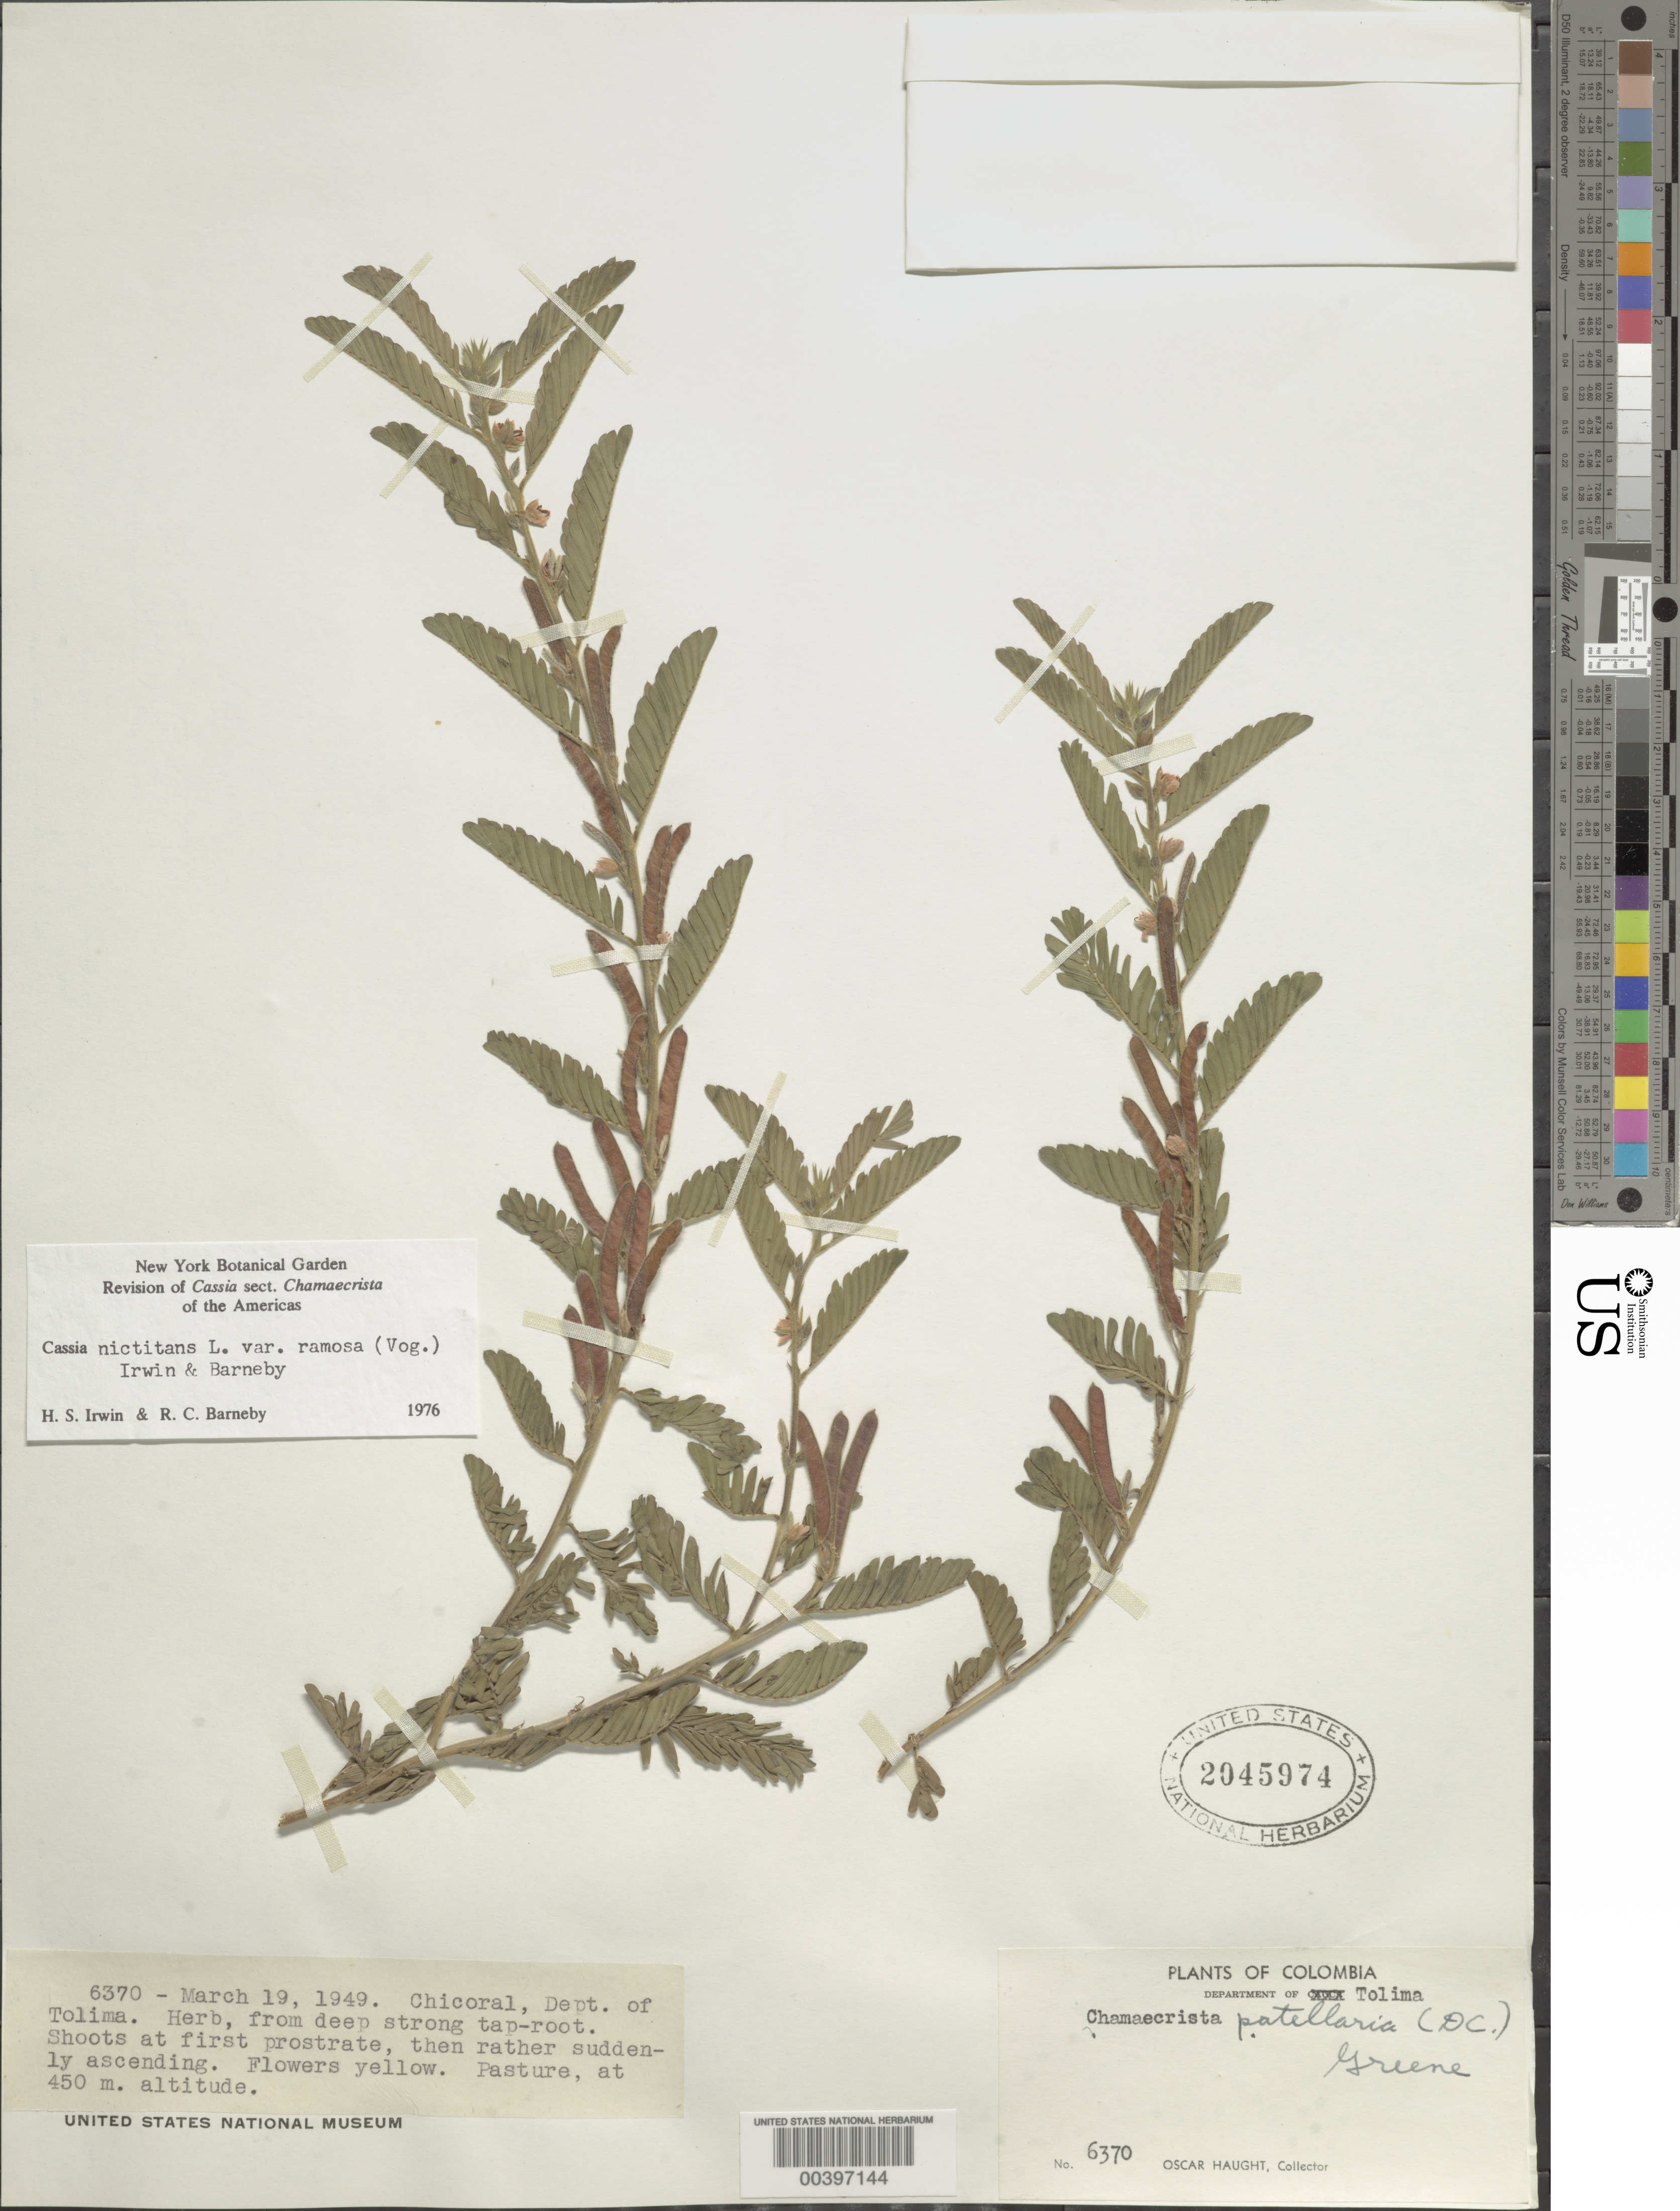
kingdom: Plantae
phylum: Tracheophyta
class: Magnoliopsida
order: Fabales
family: Fabaceae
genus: Chamaecrista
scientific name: Chamaecrista nictitans var. ramosa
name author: (Vogel) H.S. Irwin & Barneby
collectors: O. L. Haught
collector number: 6370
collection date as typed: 19 Mar 1949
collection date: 1949-03-19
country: Colombia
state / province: Tolima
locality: Chicoral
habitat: Pasture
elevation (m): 450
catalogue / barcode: US 2045974